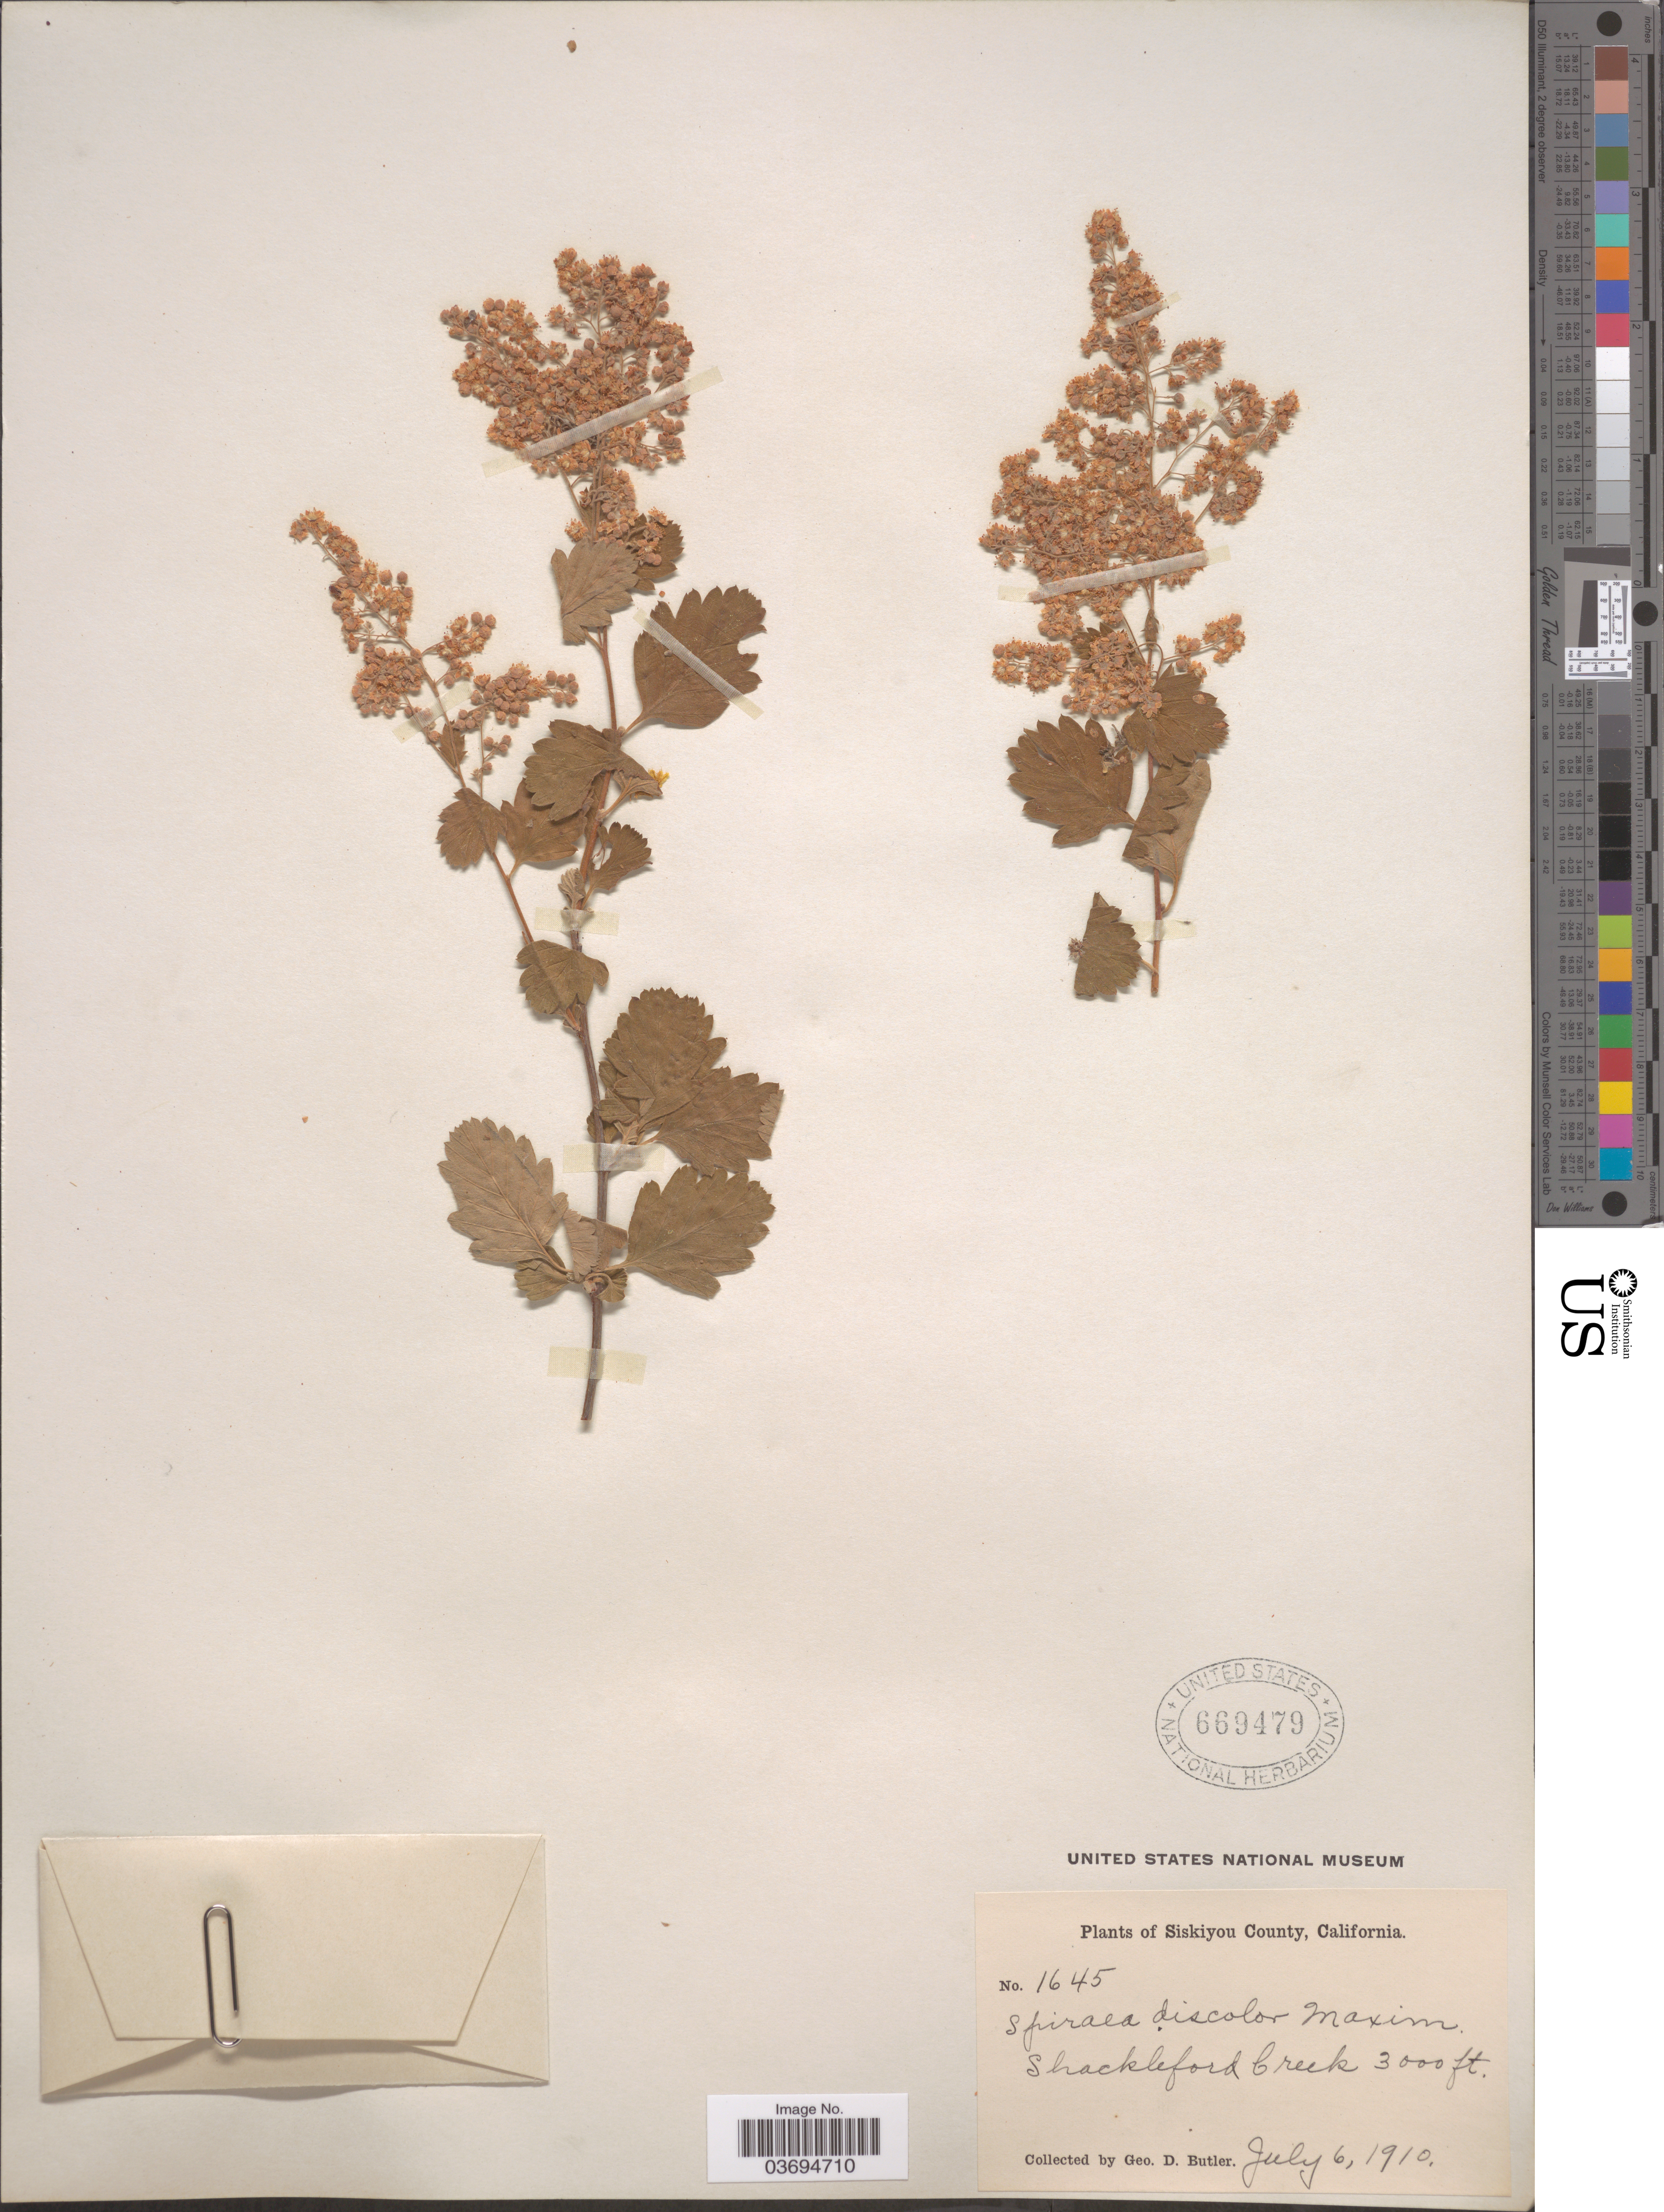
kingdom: Plantae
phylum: Tracheophyta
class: Magnoliopsida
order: Rosales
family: Rosaceae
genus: Holodiscus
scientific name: Holodiscus discolor var. discolor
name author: (Pursh) Maxim.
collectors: G. D. Butler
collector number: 1645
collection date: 1910-07-06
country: United States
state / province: California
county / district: Siskiyou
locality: Siskiyou County. Shackleford Creek.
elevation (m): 914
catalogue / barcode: US 669479